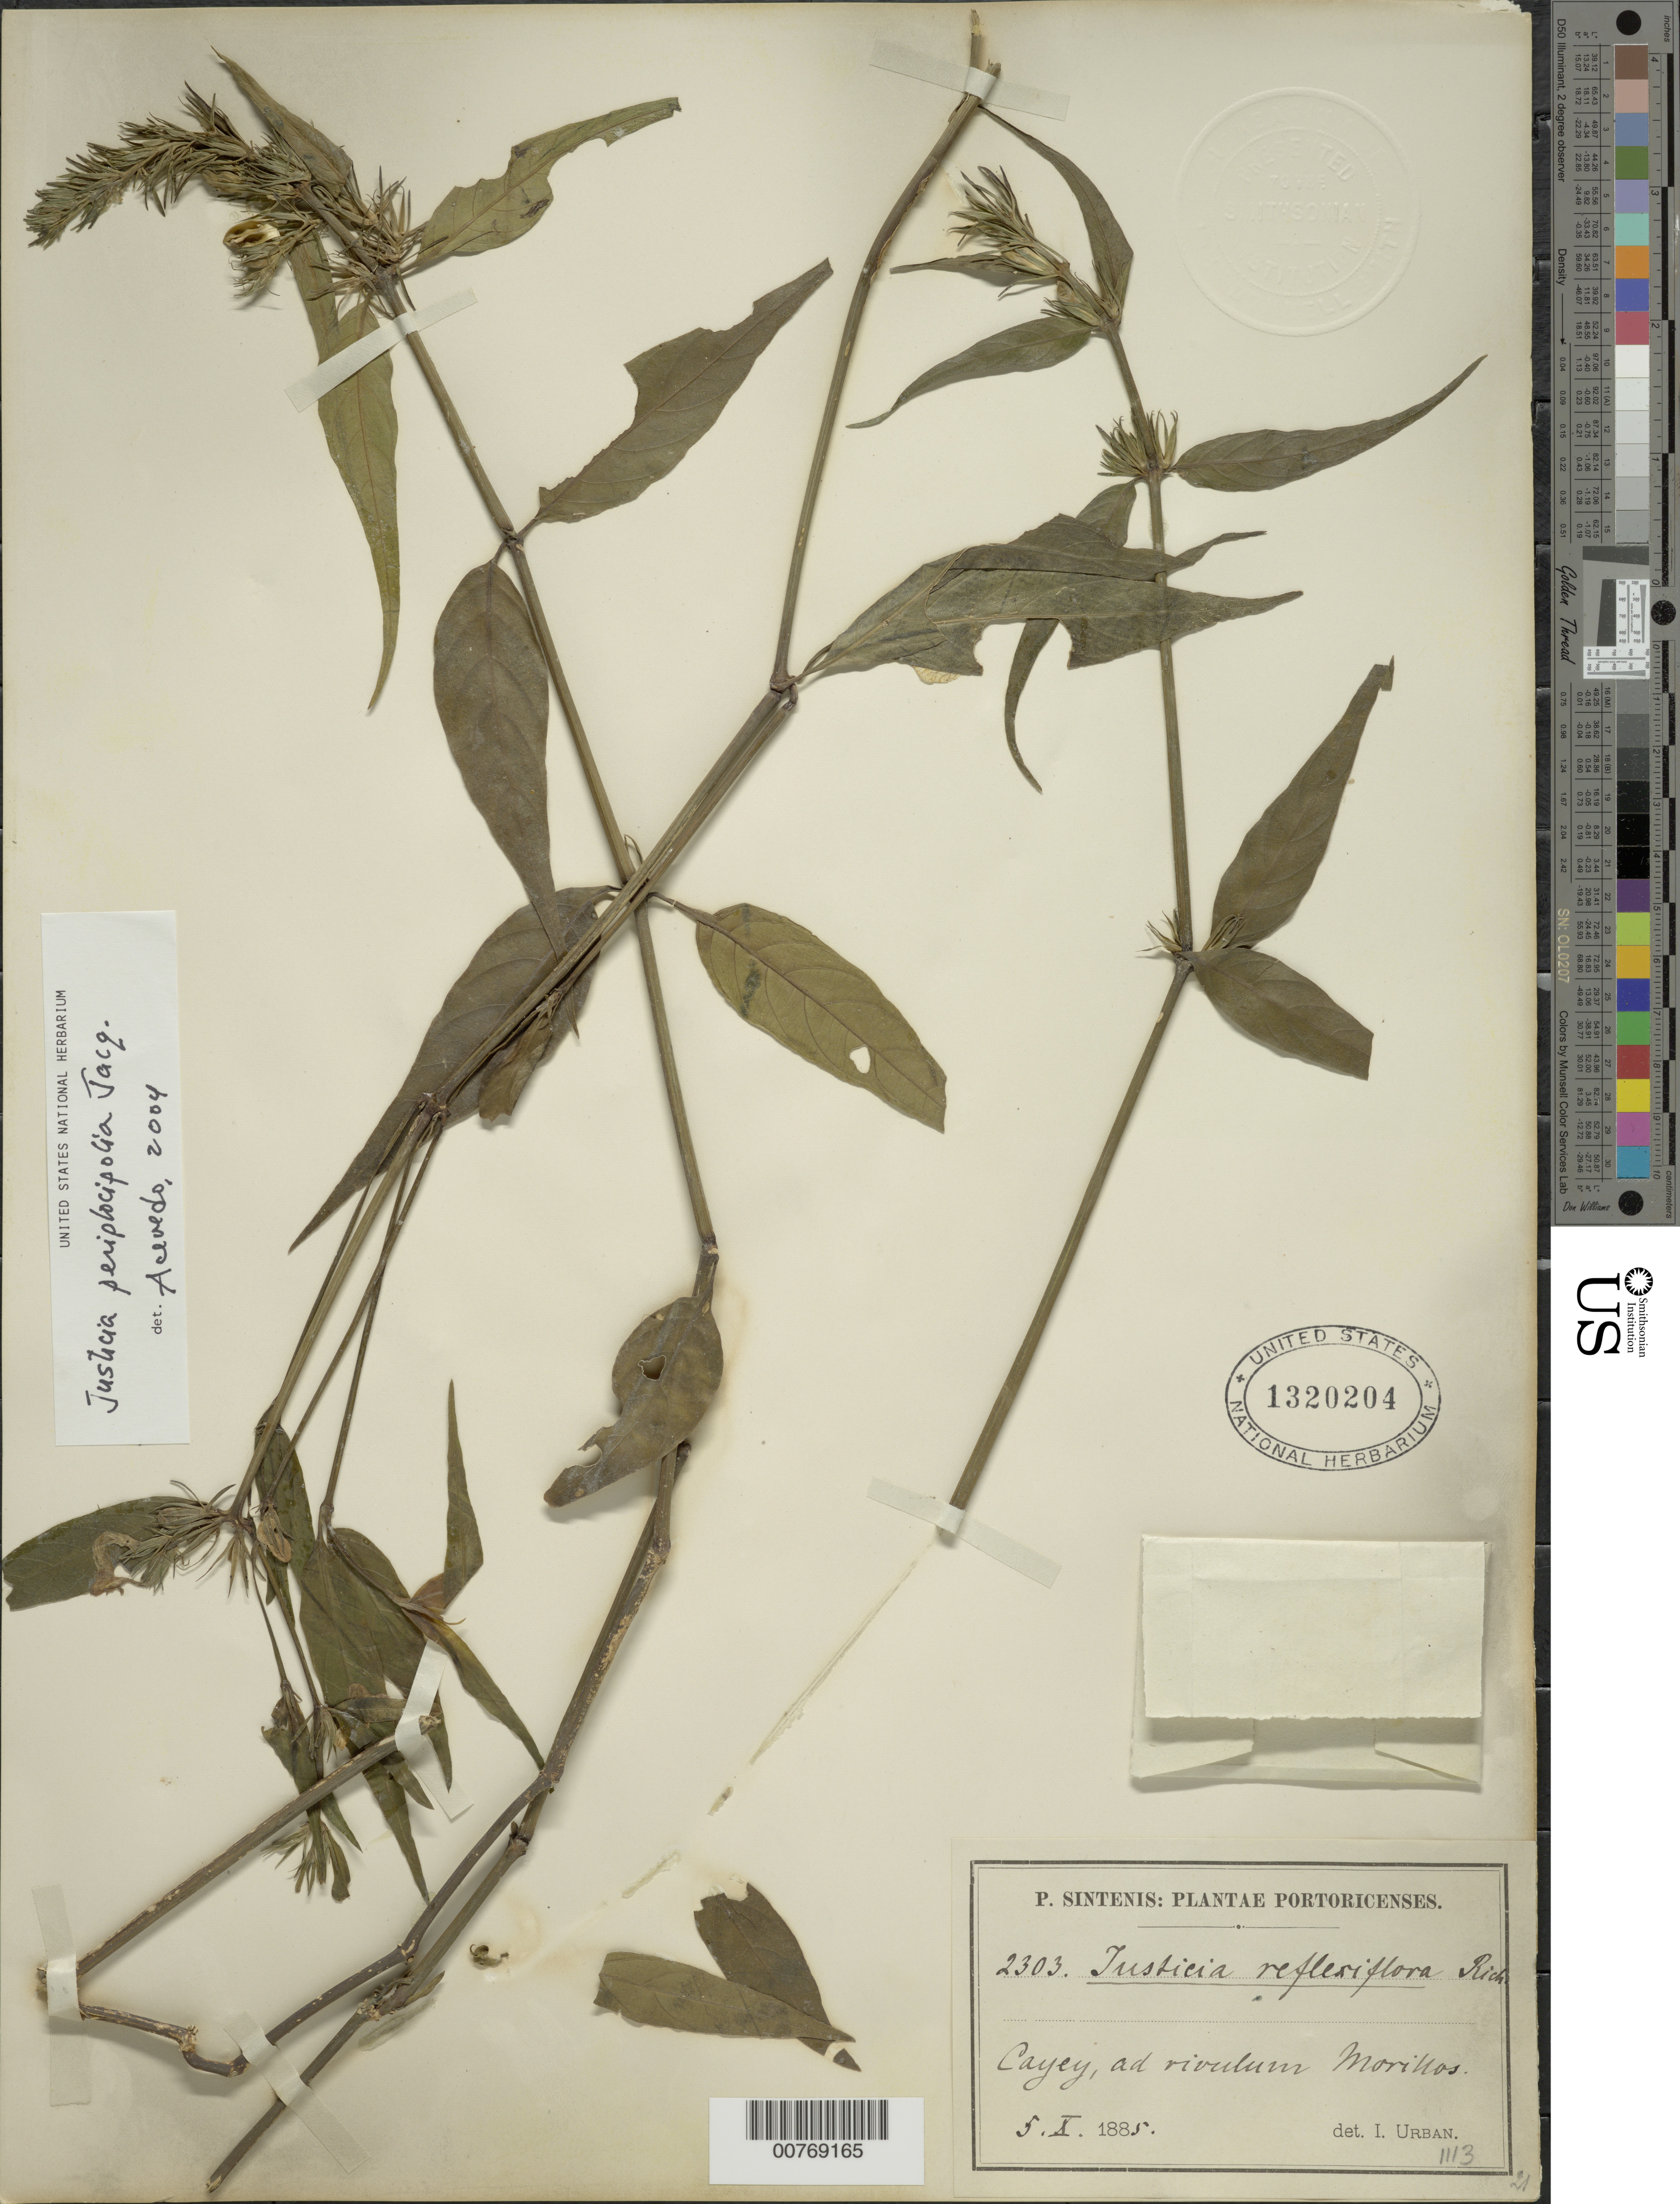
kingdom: Plantae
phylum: Tracheophyta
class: Magnoliopsida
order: Lamiales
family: Acanthaceae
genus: Justicia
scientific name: Justicia periplocifolia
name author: Jacq.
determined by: Acevedo-Rodríguez, P., (BOT), Smithsonian Institution - National Museum of Natural History (UNITED STATES)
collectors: P. Sintenis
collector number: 2303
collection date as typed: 05 Oct 1885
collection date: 1885-10-05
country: Puerto Rico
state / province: Cayey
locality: Cayey, as rivulum Morillos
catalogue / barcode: US 1320204